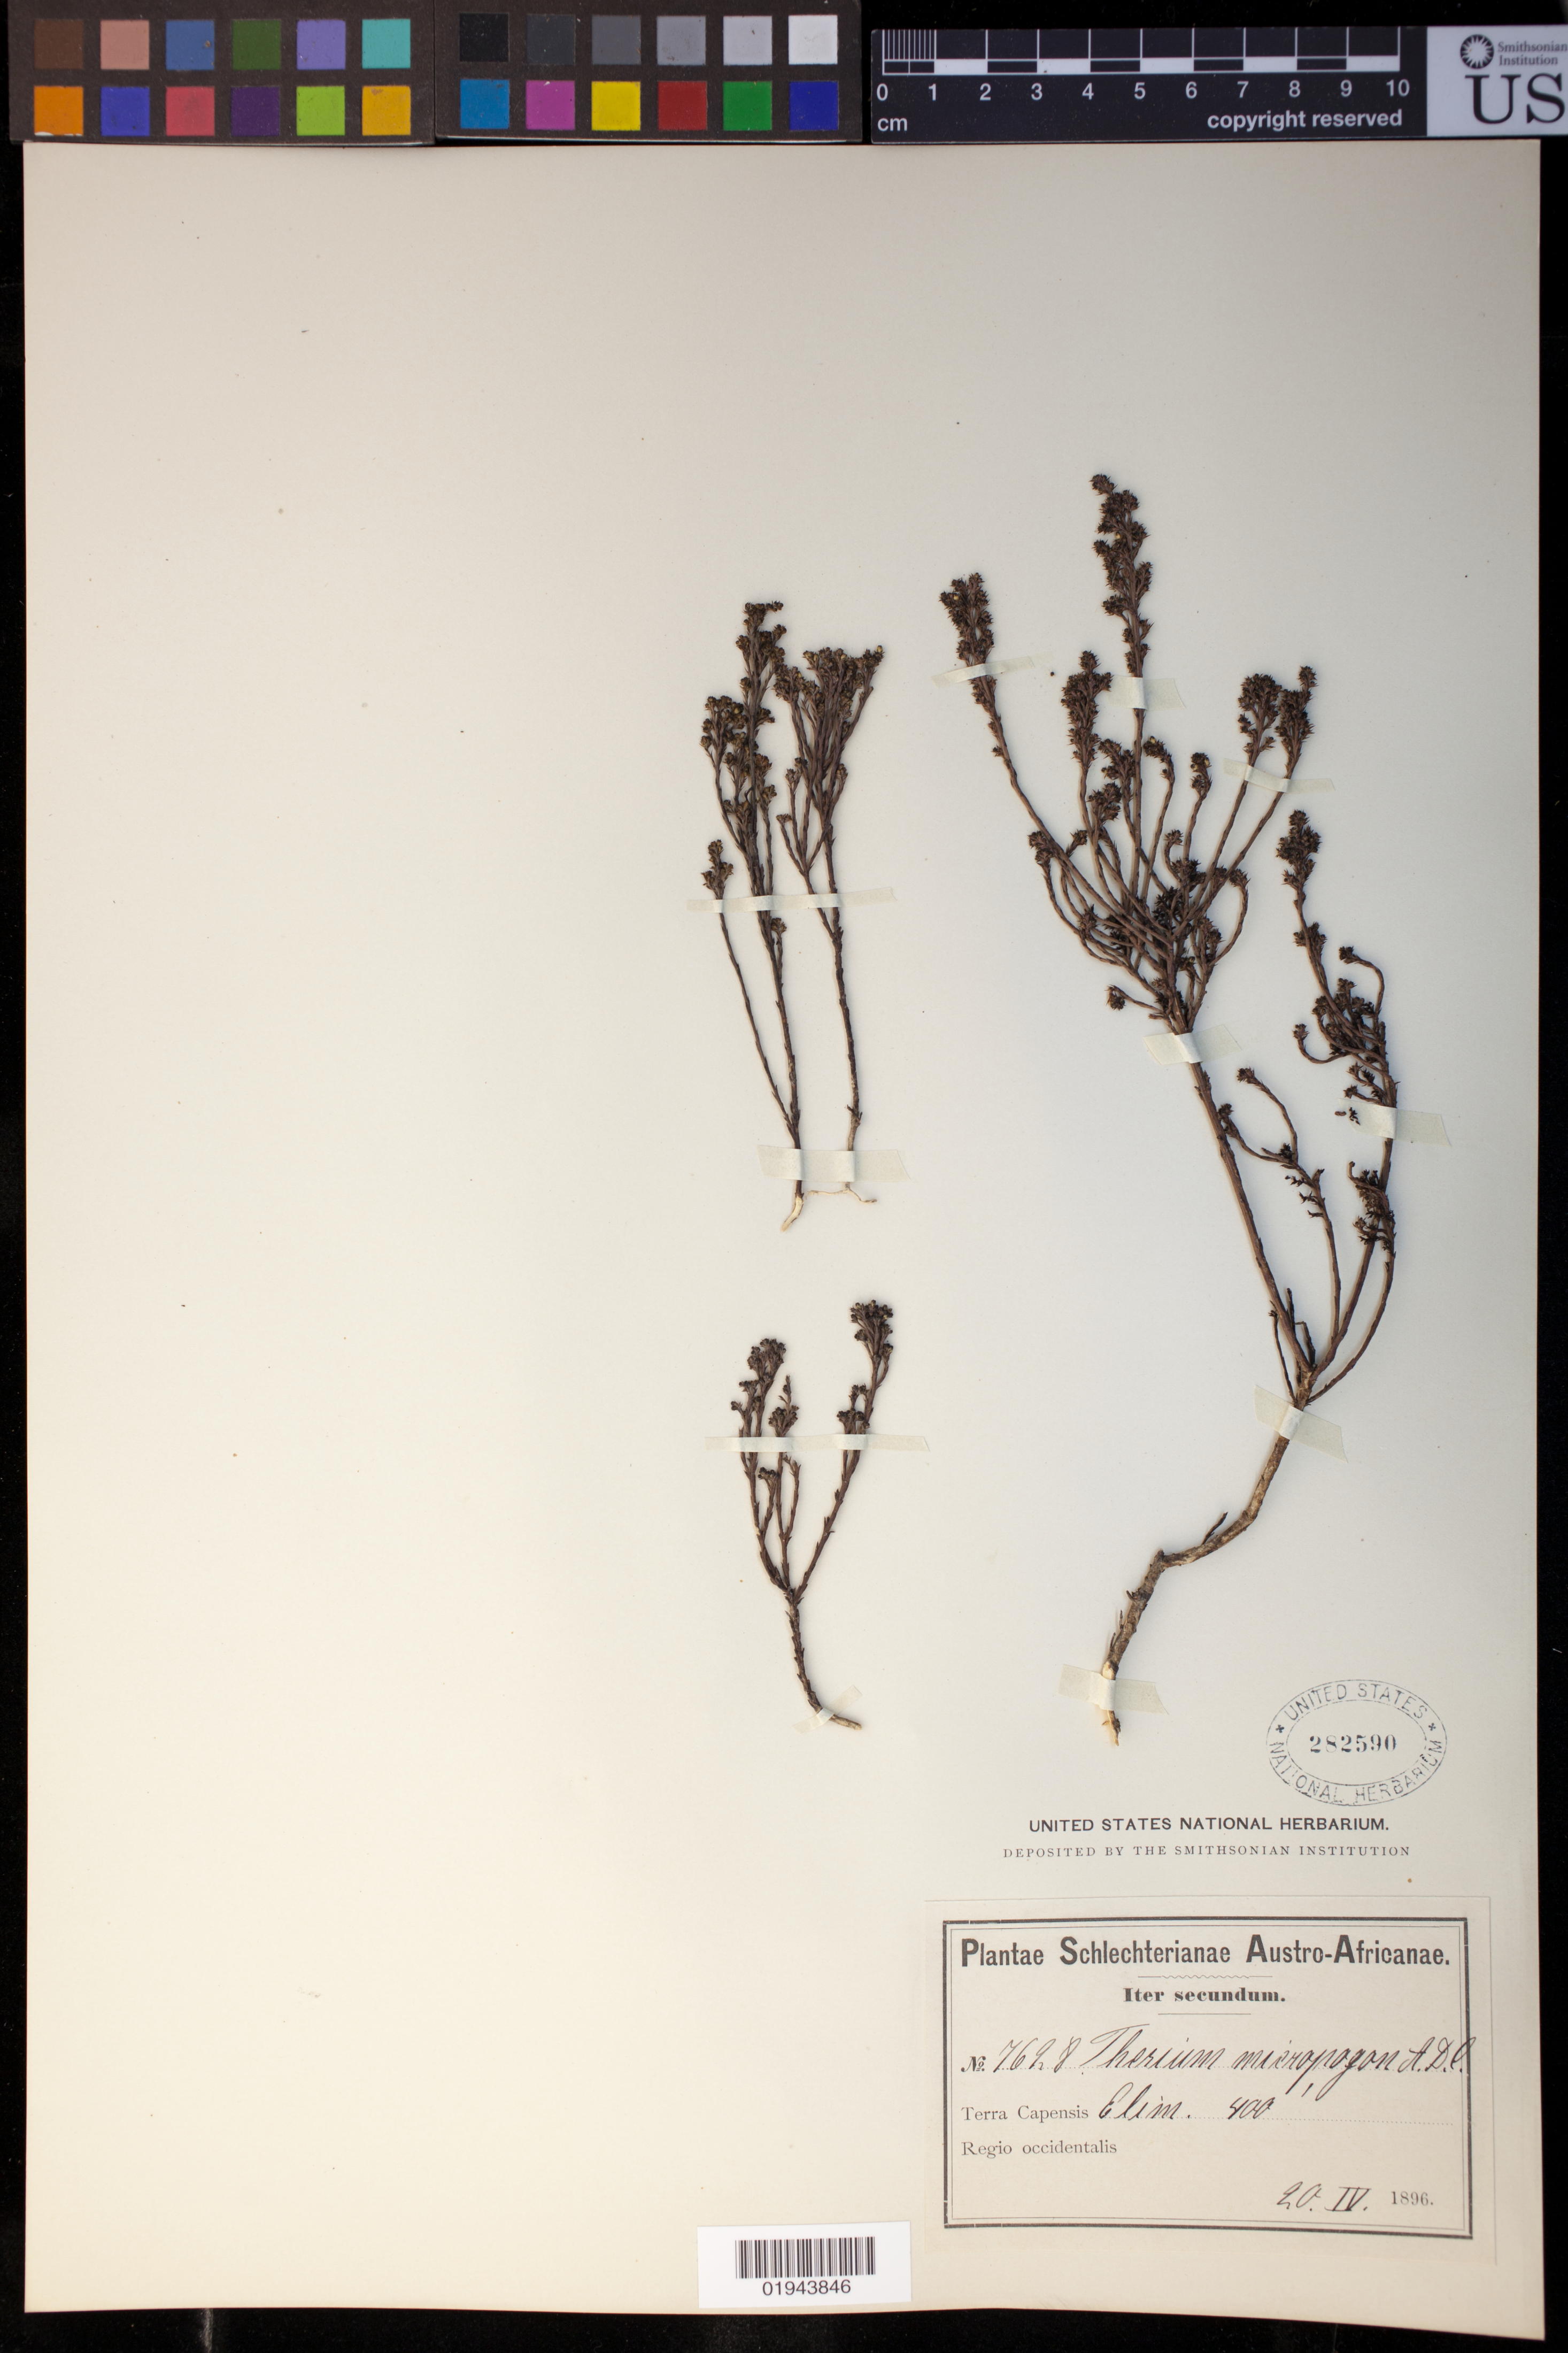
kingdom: Plantae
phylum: Tracheophyta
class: Magnoliopsida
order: Santalales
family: Thesiaceae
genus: Thesium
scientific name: Thesium micropogon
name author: A. DC.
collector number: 7628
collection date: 1896-04-20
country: South Africa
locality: Elim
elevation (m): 122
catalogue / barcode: US 282590